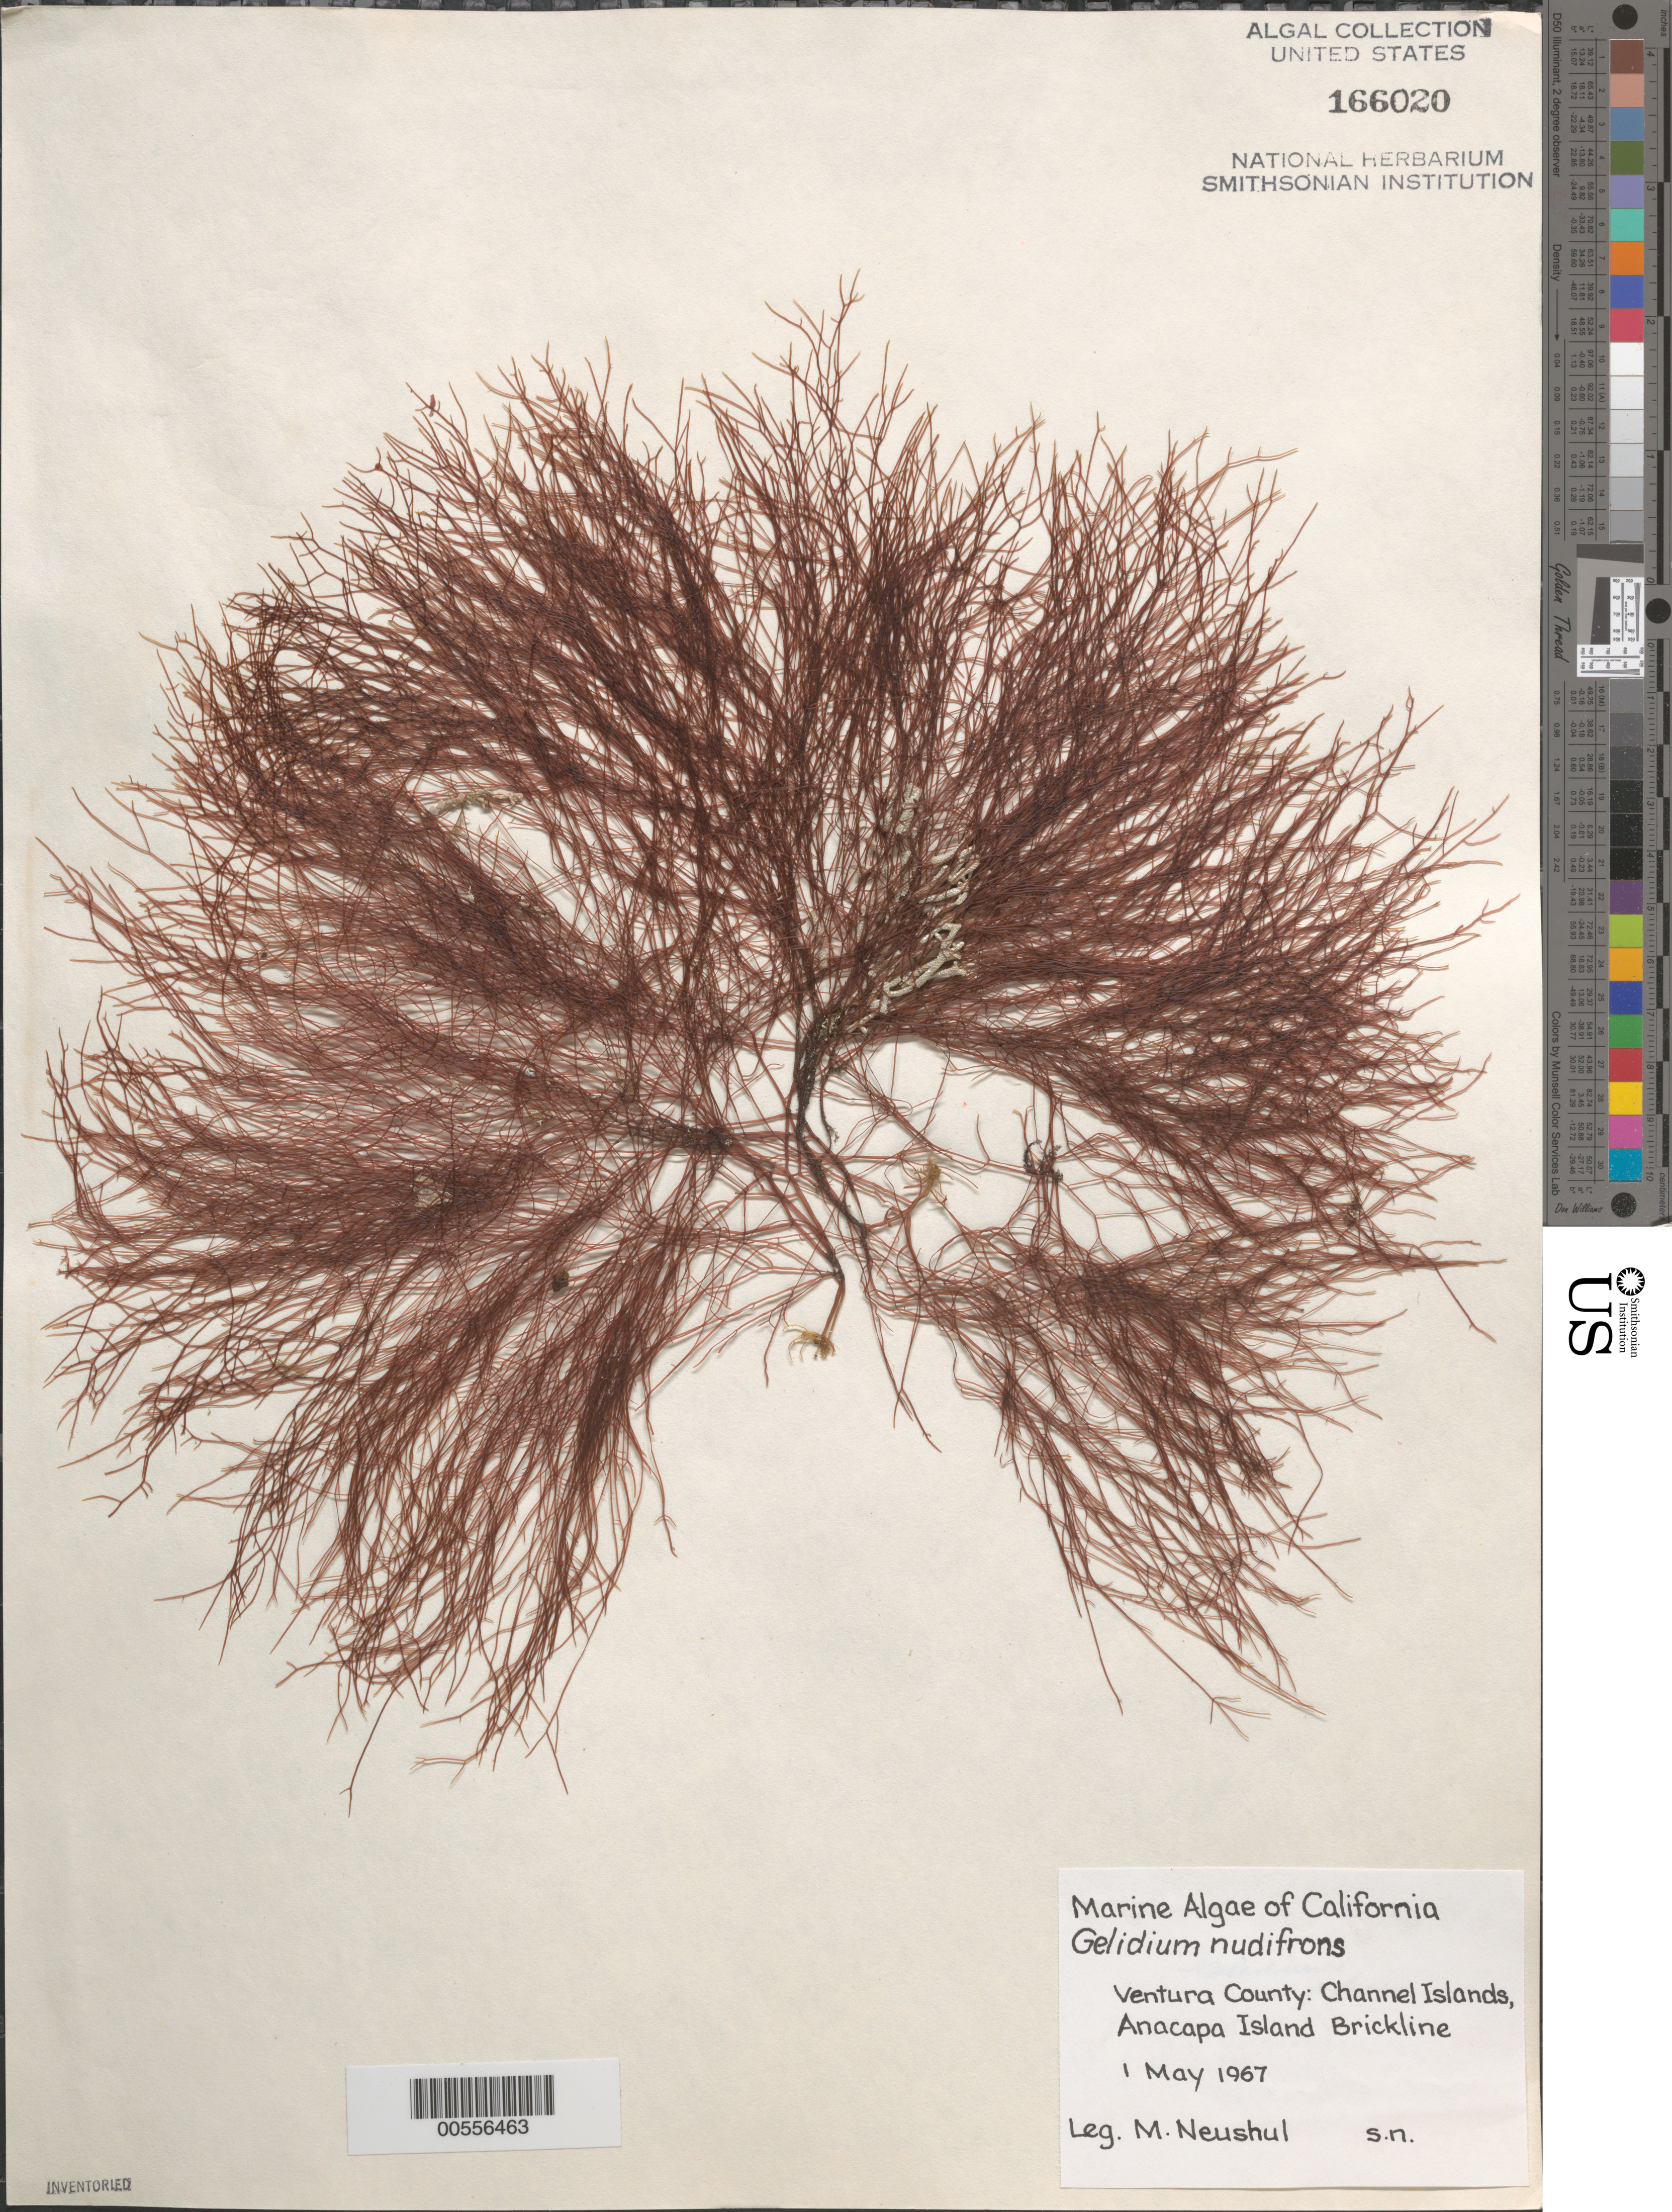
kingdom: Plantae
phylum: Rhodophyta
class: Florideophyceae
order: Gelidiales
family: Gelidiaceae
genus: Gelidium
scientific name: Gelidium nudifrons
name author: N.L. Gardner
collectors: M. Neushul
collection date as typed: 01 May 1967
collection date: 1967-05-01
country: United States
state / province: California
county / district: Ventura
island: Anacapa Island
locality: Brickline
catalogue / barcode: US 166020